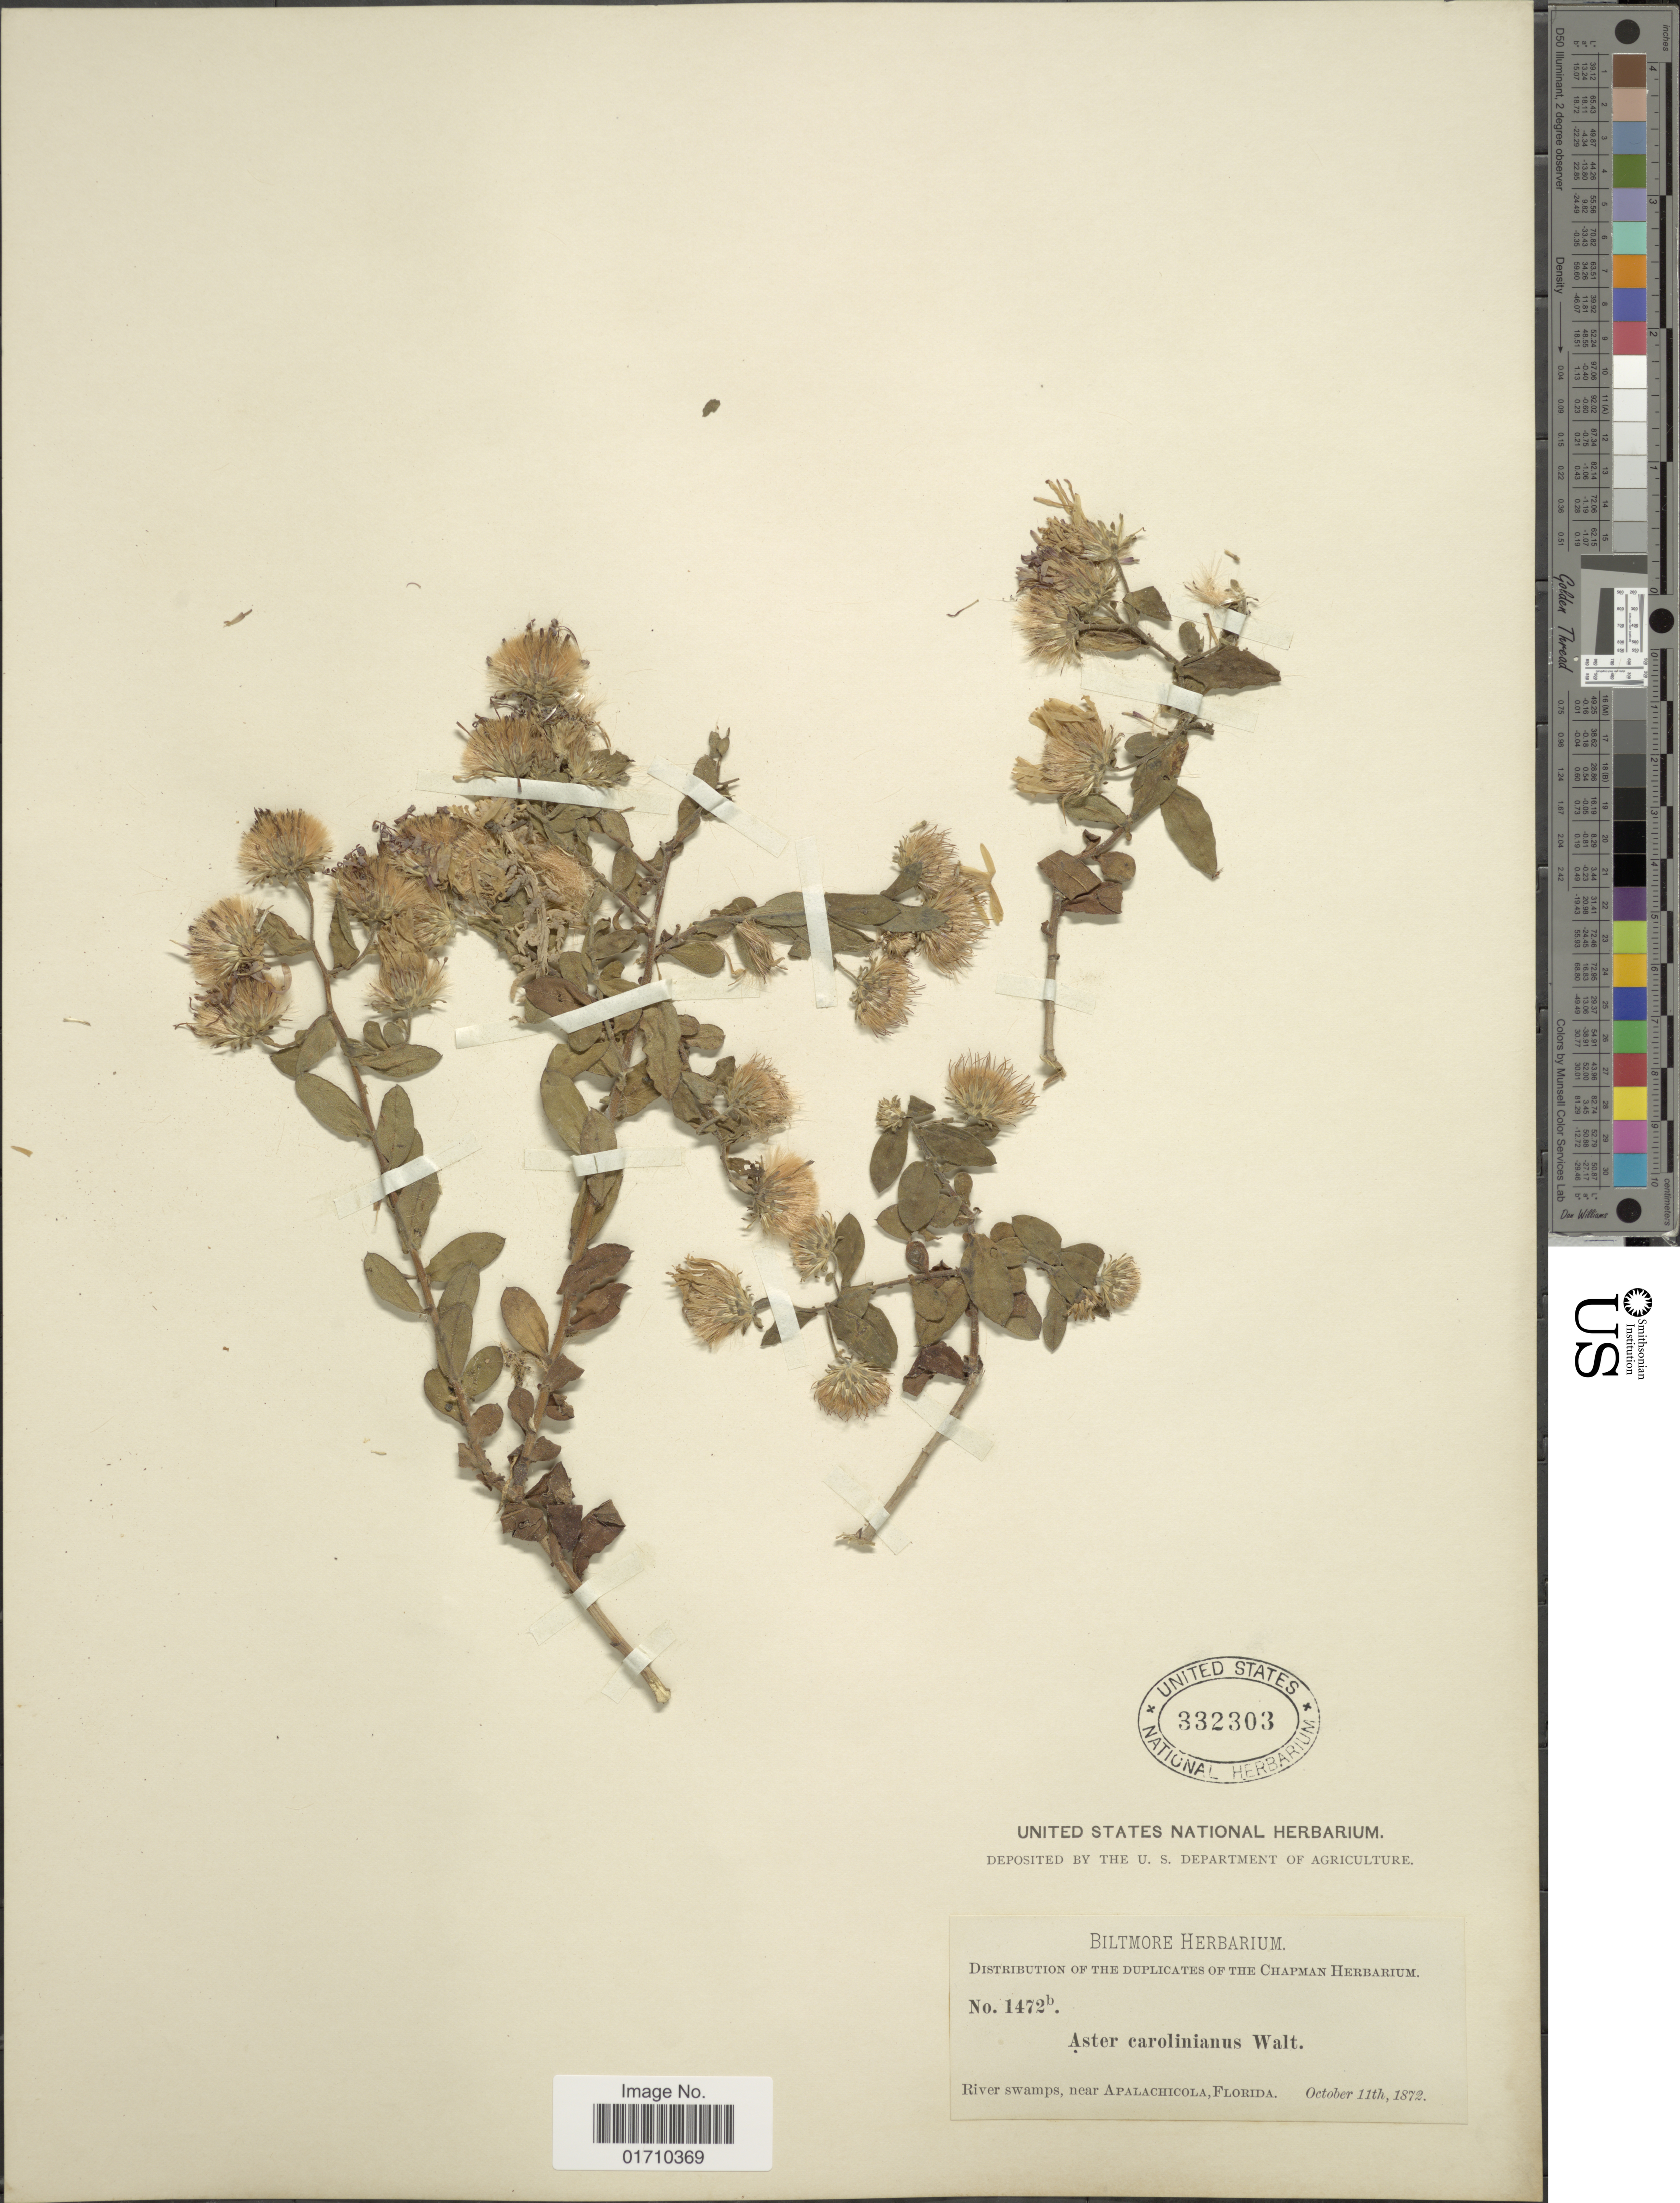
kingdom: Plantae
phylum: Tracheophyta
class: Magnoliopsida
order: Asterales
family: Asteraceae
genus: Ampelaster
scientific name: Ampelaster carolinianus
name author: (Walter) G.L. Nesom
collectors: ex herb. Biltmore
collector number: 1472b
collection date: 1872-10-11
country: United States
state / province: Florida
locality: River swamps, near Apalachicola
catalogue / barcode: US 332303